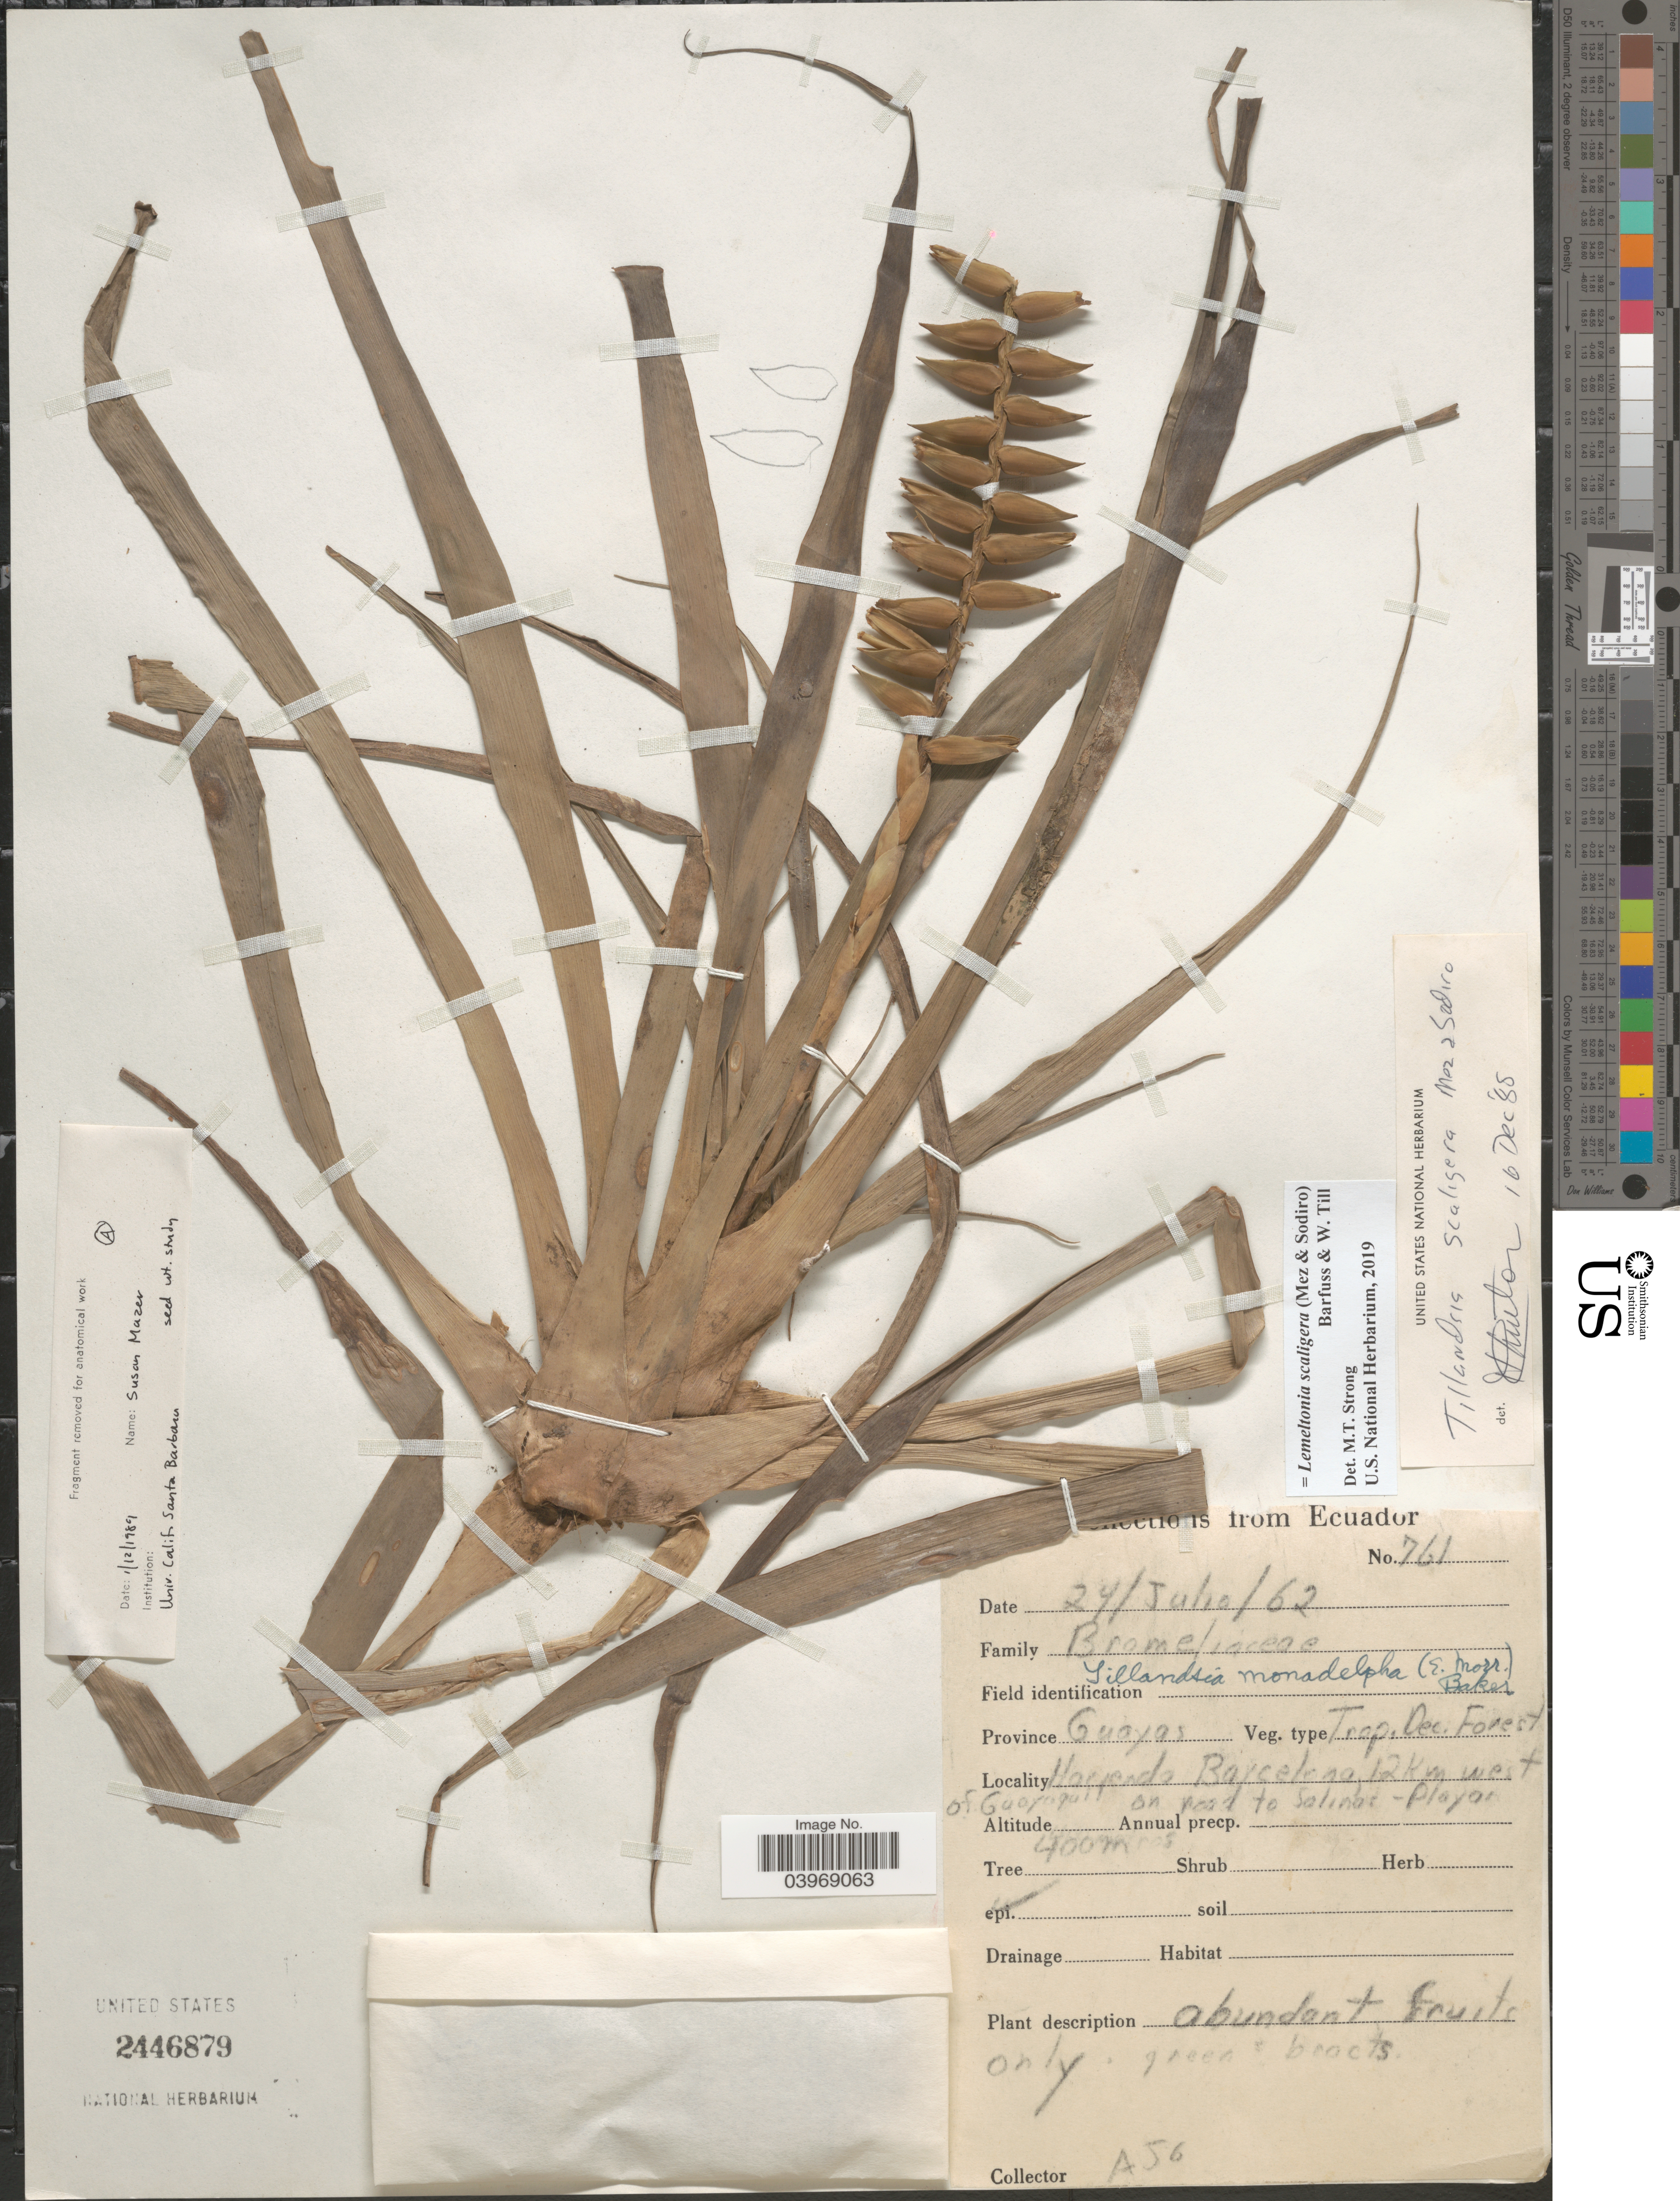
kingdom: Plantae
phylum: Tracheophyta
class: Liliopsida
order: Poales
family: Bromeliaceae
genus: Lemeltonia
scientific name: Lemeltonia scaligera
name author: (Mez & Sodiro) Barfuss & W. Till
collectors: A. J. G.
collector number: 761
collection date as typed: Transcribed d/m/y: 24/7/62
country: Ecuador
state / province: Guayas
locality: Hacienda Barcelona, 12 Km west of Guayaquil on road to Salinas-Playas.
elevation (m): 400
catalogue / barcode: US 2446879